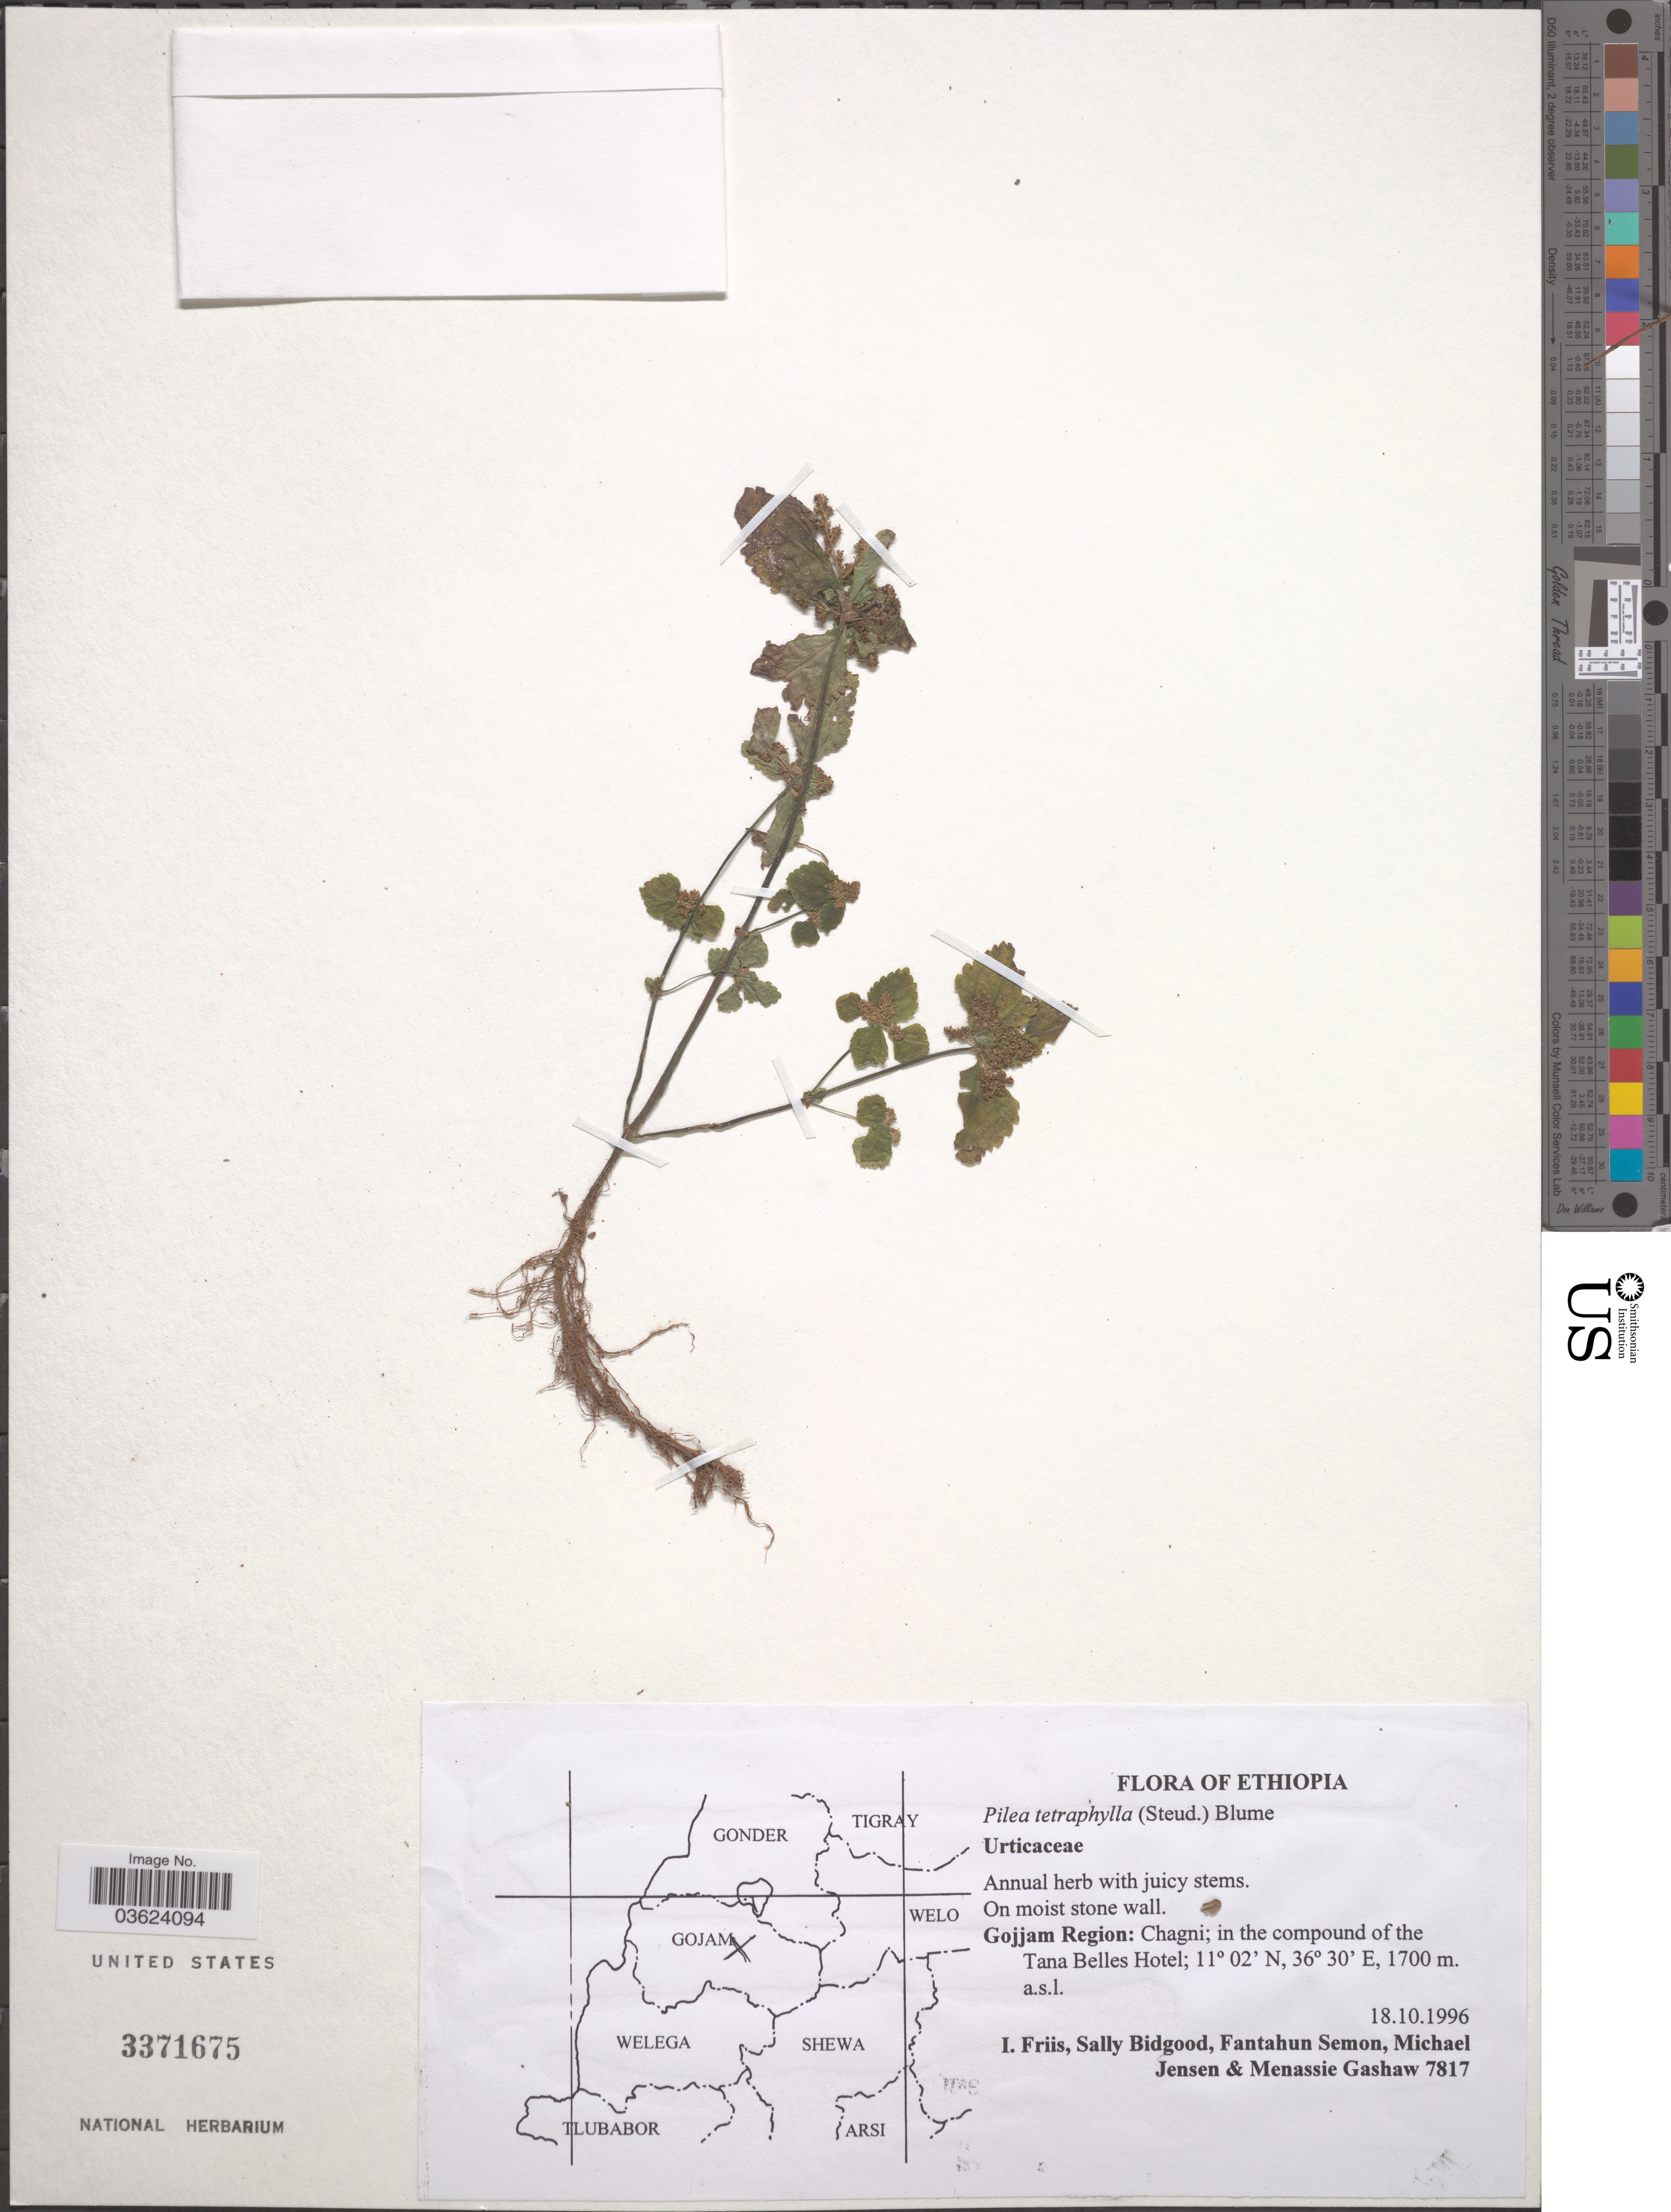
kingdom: Plantae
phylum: Tracheophyta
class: Magnoliopsida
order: Rosales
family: Urticaceae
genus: Pilea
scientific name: Pilea tetraphylla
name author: (Steud.) Blume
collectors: I. Friis, S. Bidgood, F. Semon, M. Jensen & M. Gashaw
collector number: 7817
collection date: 1996-10-18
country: Ethiopia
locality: Gojjam Region: Chagni, in the compound of the Tana Belles Hotel.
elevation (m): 1700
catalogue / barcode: US 3371675